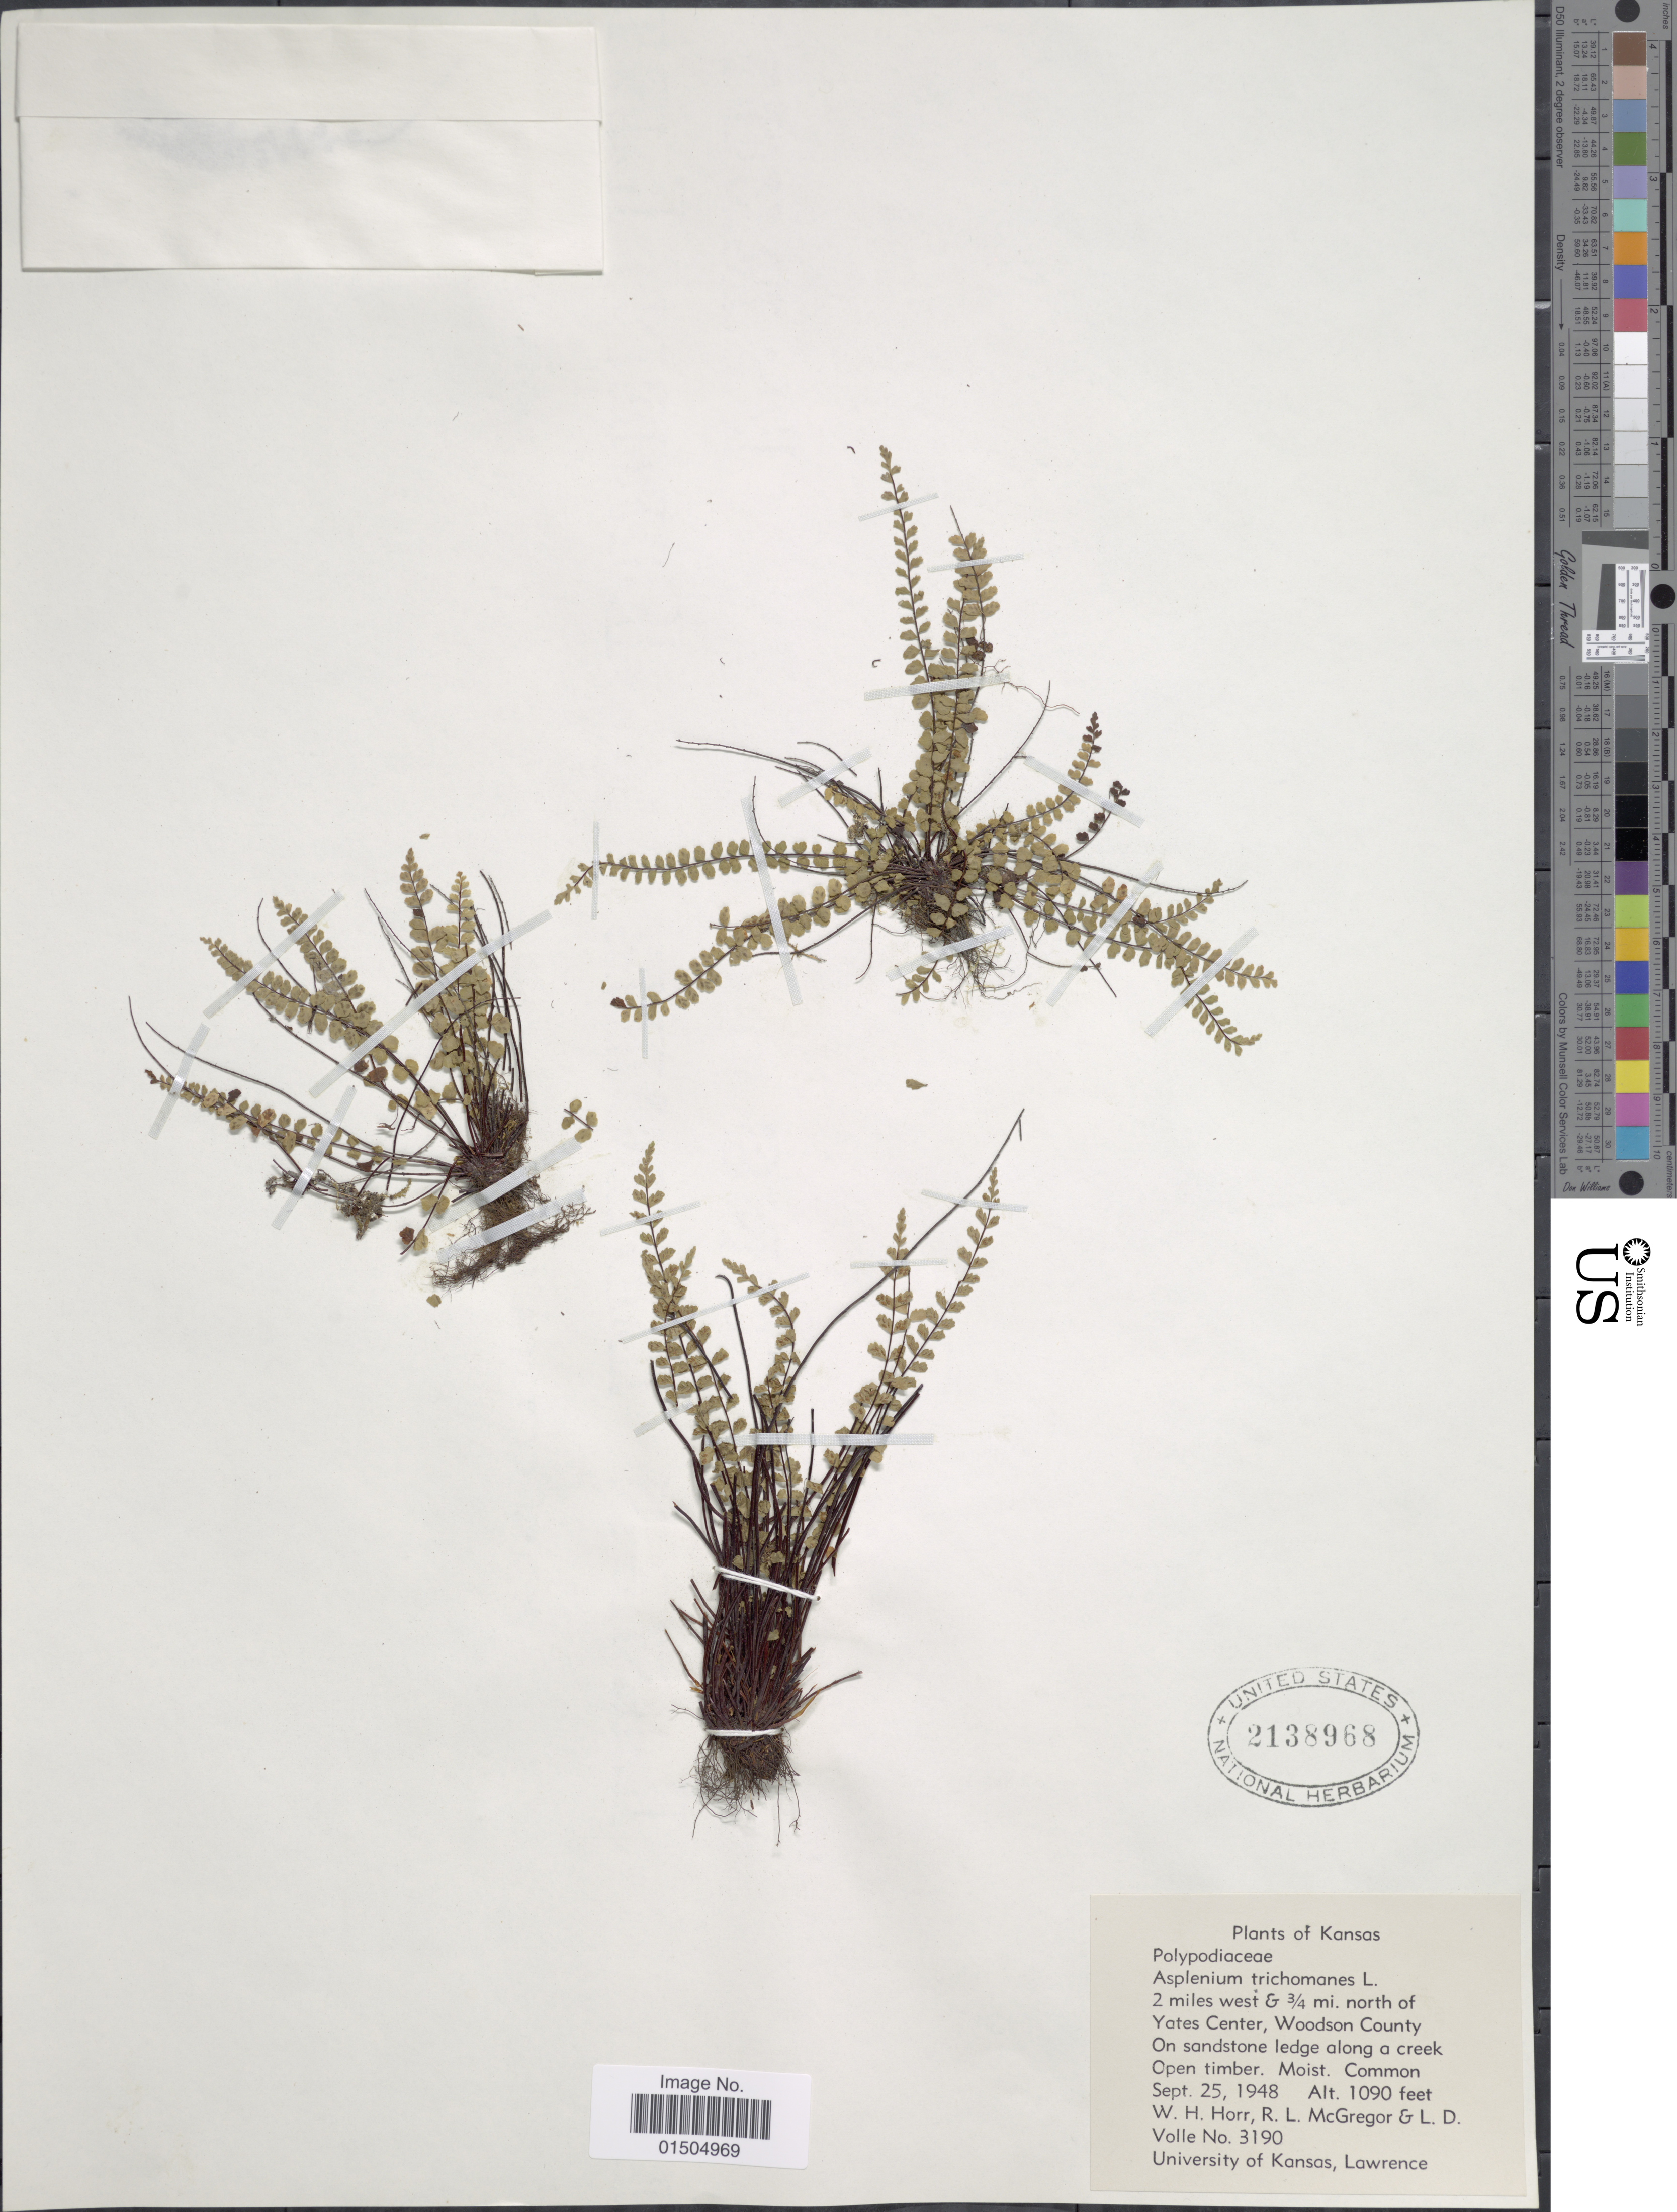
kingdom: Plantae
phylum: Tracheophyta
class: Polypodiopsida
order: Polypodiales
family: Aspleniaceae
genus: Asplenium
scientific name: Asplenium trichomanes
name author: L.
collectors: W. H. Horr, R. McGregor & L. Volle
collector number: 3190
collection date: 1948-09-25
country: United States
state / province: Kansas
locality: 2 miles west & ¾ mi. north of Yates Center, Woodson County.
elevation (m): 332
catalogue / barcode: US 2138968